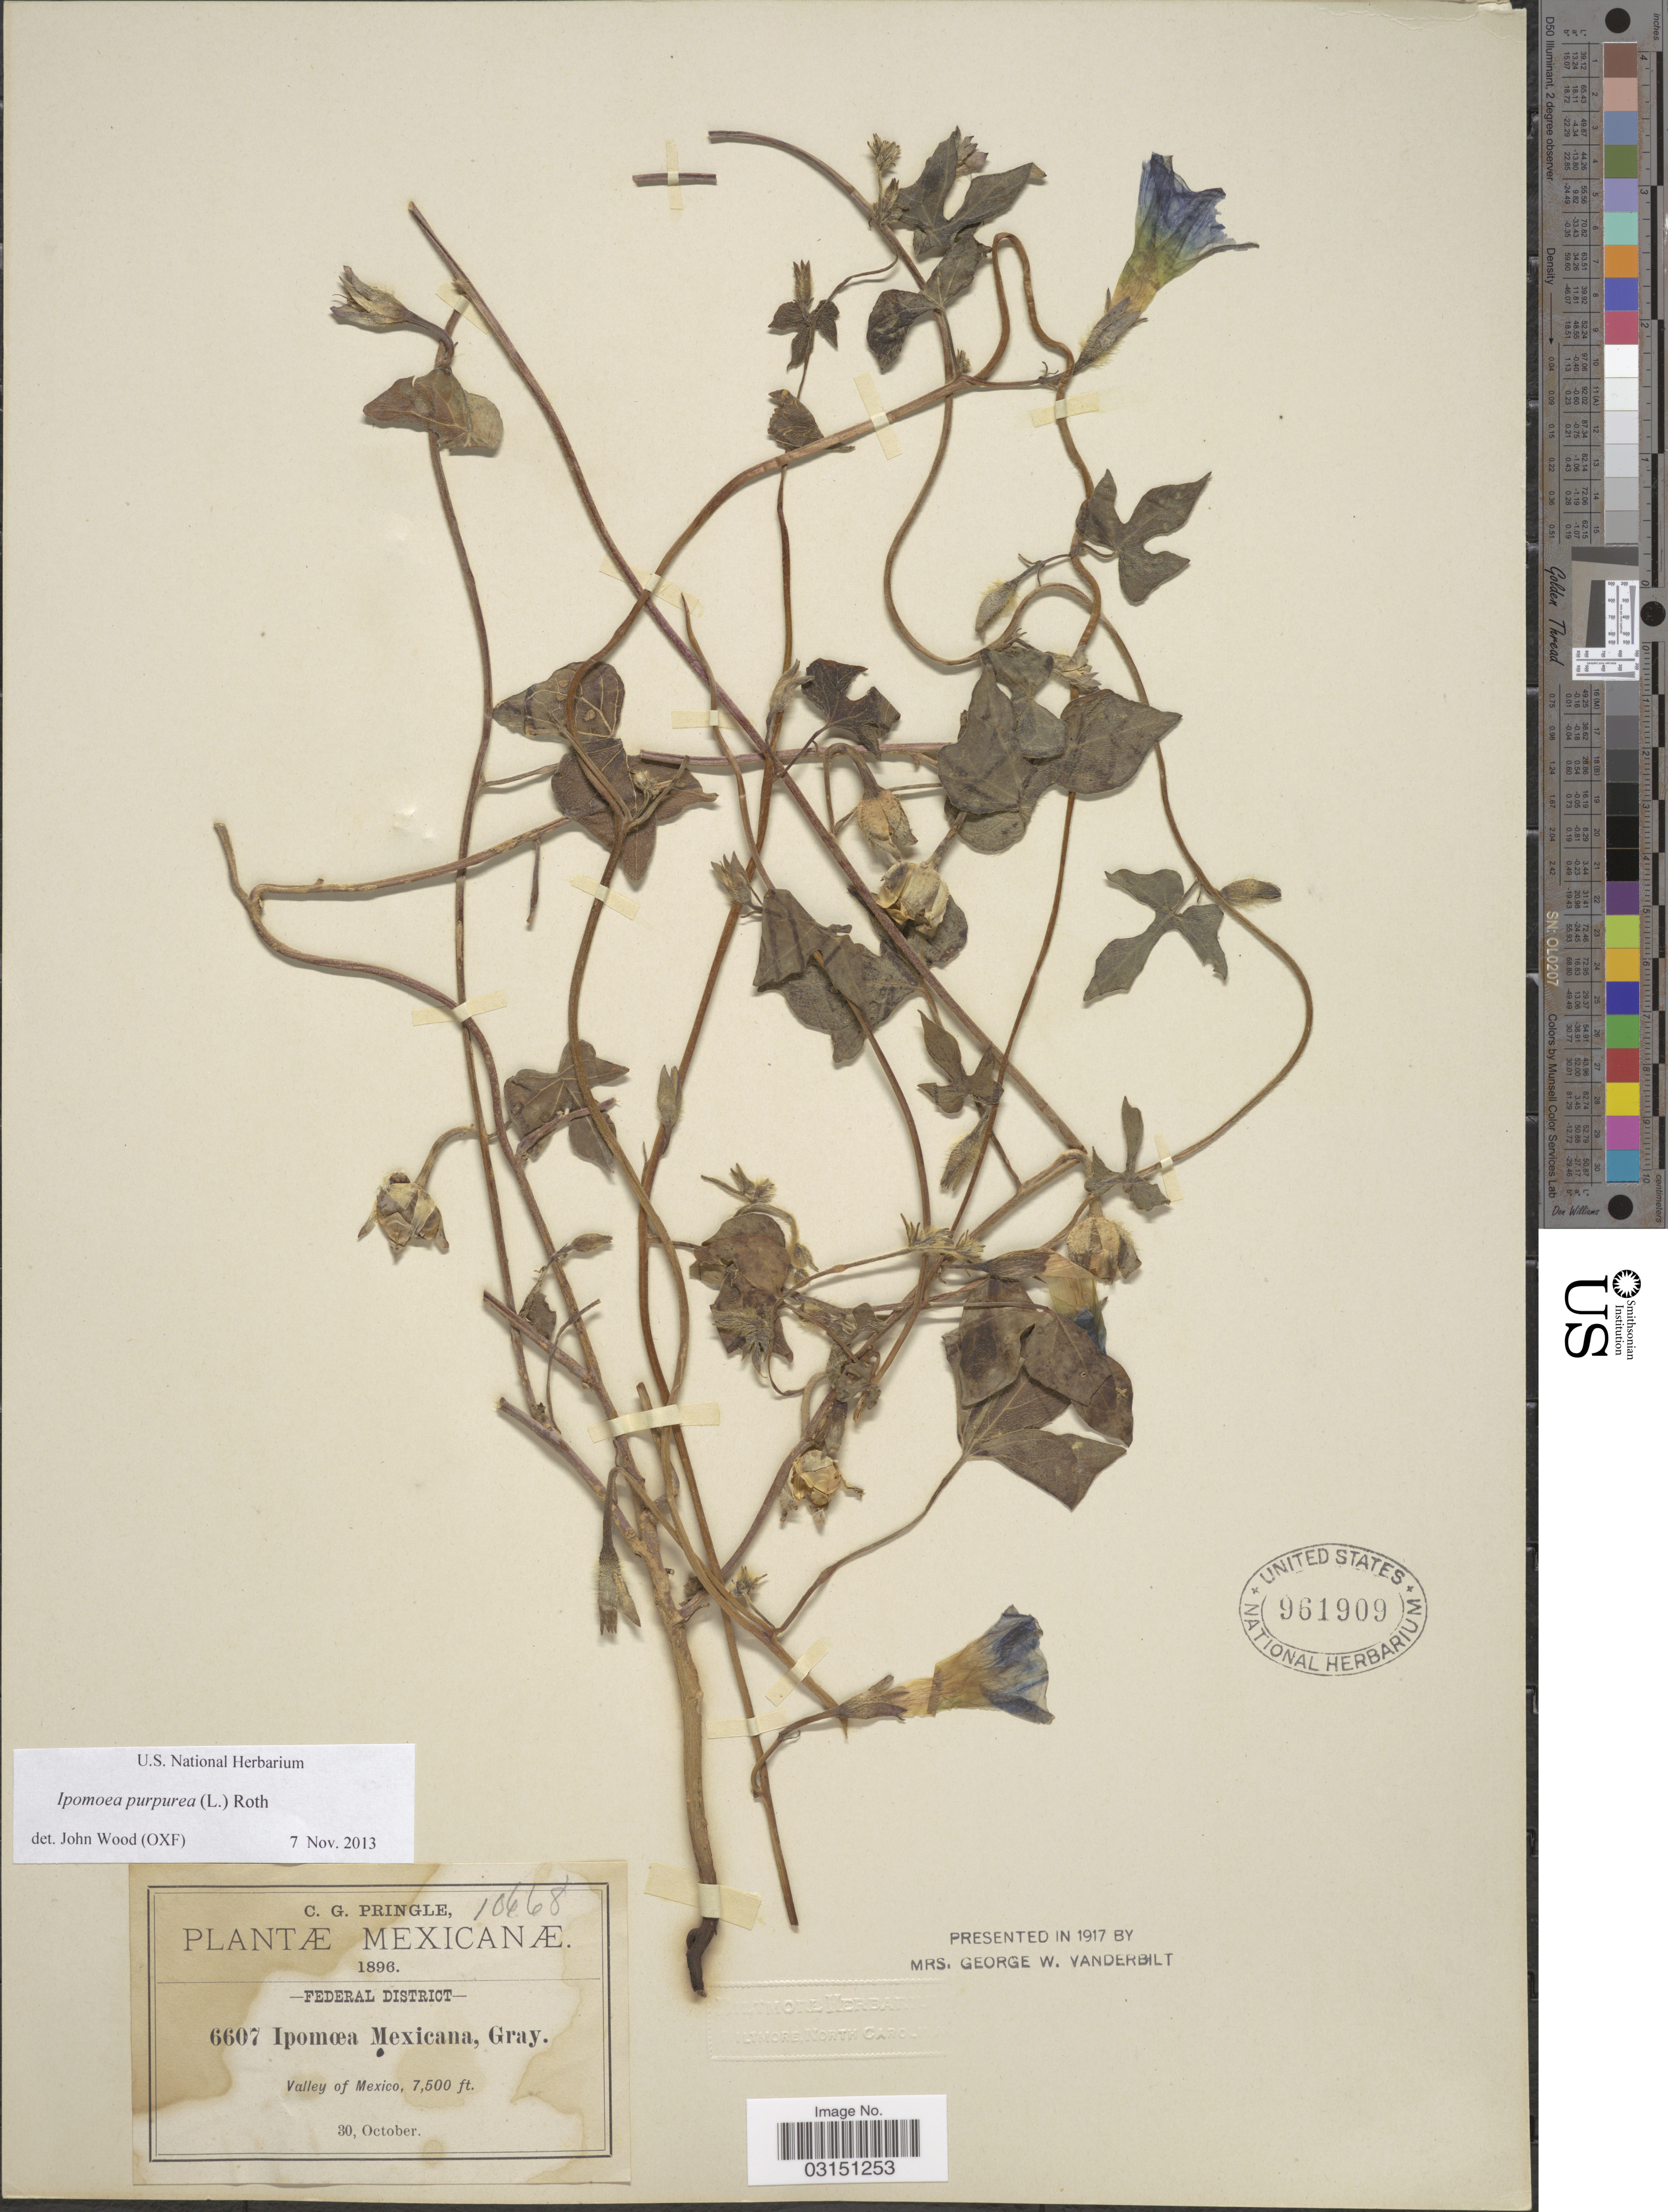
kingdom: Plantae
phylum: Tracheophyta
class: Magnoliopsida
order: Solanales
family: Convolvulaceae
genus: Ipomoea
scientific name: Ipomoea purpurea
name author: (L.) Roth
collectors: C. G. Pringle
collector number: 6607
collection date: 1896-10-30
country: Mexico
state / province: Distrito Federal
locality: Federal District, Valley of Mexico.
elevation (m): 2286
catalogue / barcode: US 961909